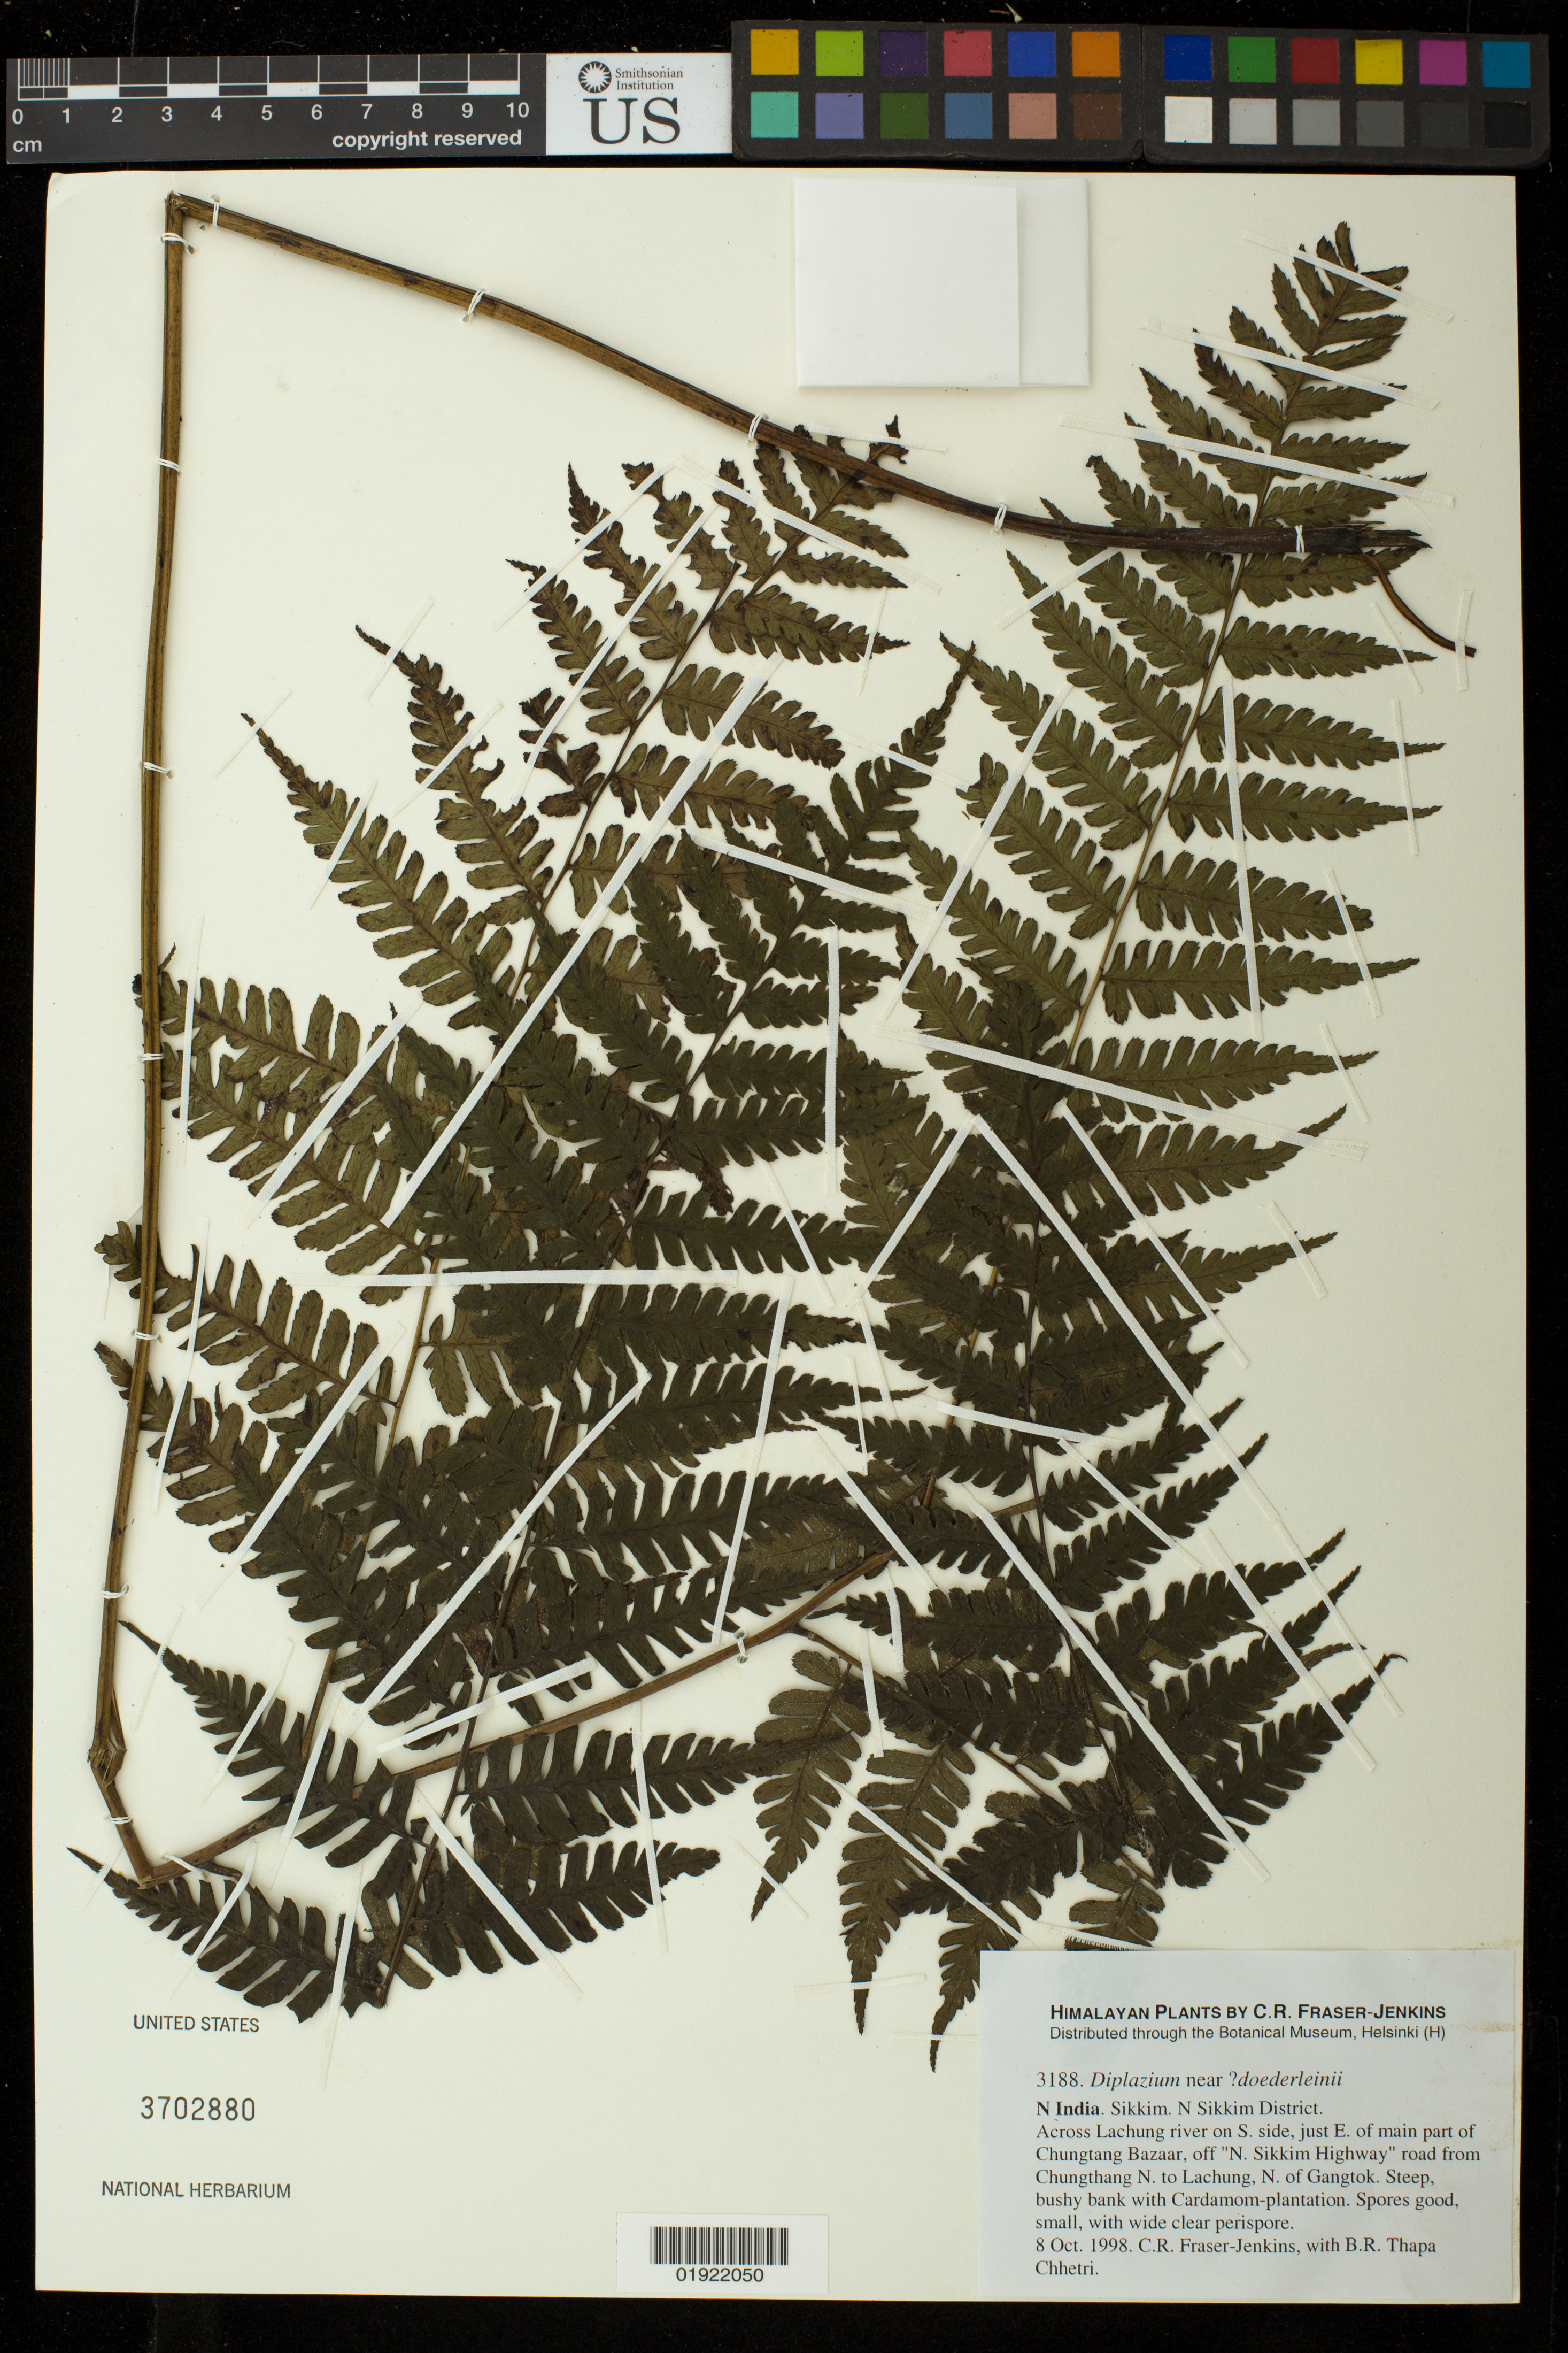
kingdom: Plantae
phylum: Tracheophyta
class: Polypodiopsida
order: Polypodiales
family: Athyriaceae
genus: Diplazium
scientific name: Diplazium doederleinii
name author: (Luerss.) Makino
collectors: C. R. Fraser-Jenkins & B. Thapa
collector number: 3188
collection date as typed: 8 Oct. 1998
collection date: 1998-10-08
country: India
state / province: Sikkim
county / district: North Sikkim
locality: Across Lachung river on S. side, just E of main part of Chungtang Bazaar, off "N. Sikkim Highway" road from Chungthang N. to Lachung, N. of Gangtok.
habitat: steep, bushy bank with Cardamom-plantation.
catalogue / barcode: US 3702880